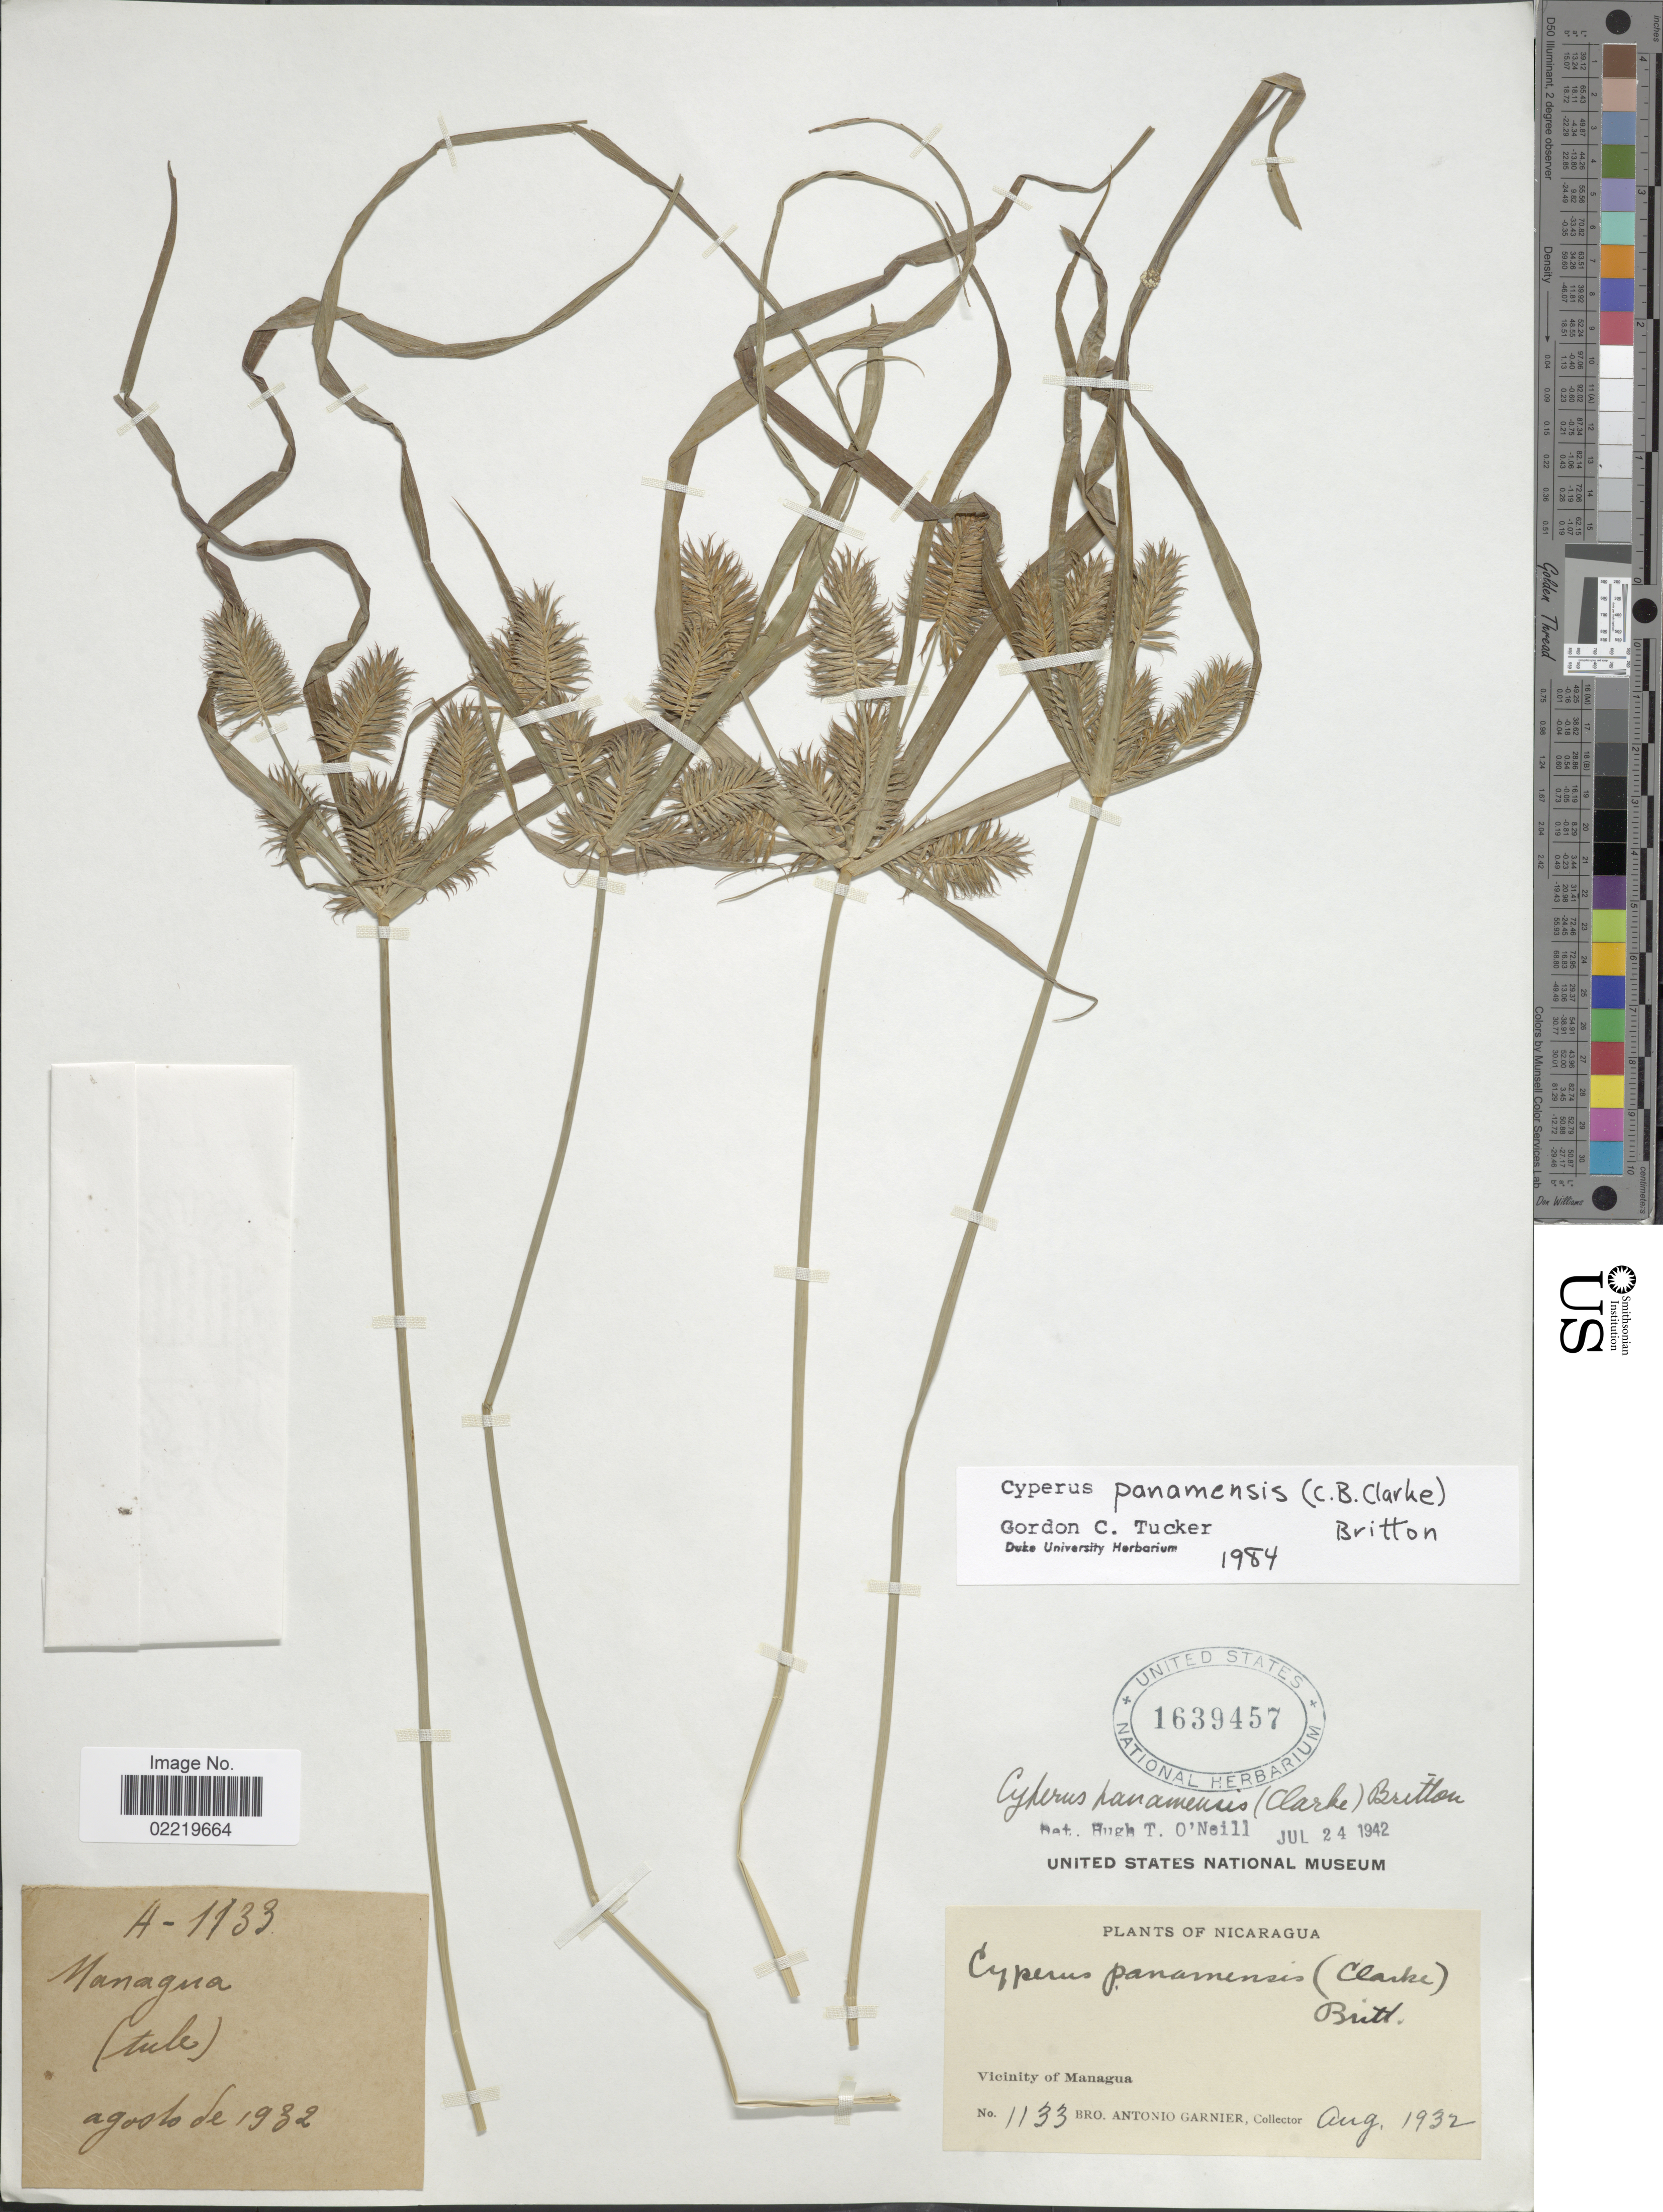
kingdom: Plantae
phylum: Tracheophyta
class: Liliopsida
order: Poales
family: Cyperaceae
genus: Cyperus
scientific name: Cyperus panamensis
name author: (C.B. Clarke) Britton ex Standl.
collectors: Bro. A. Garnier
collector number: A-1133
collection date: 1932-08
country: Nicaragua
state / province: Managua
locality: Vicinity of Managua (tule)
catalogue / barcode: US 1639457